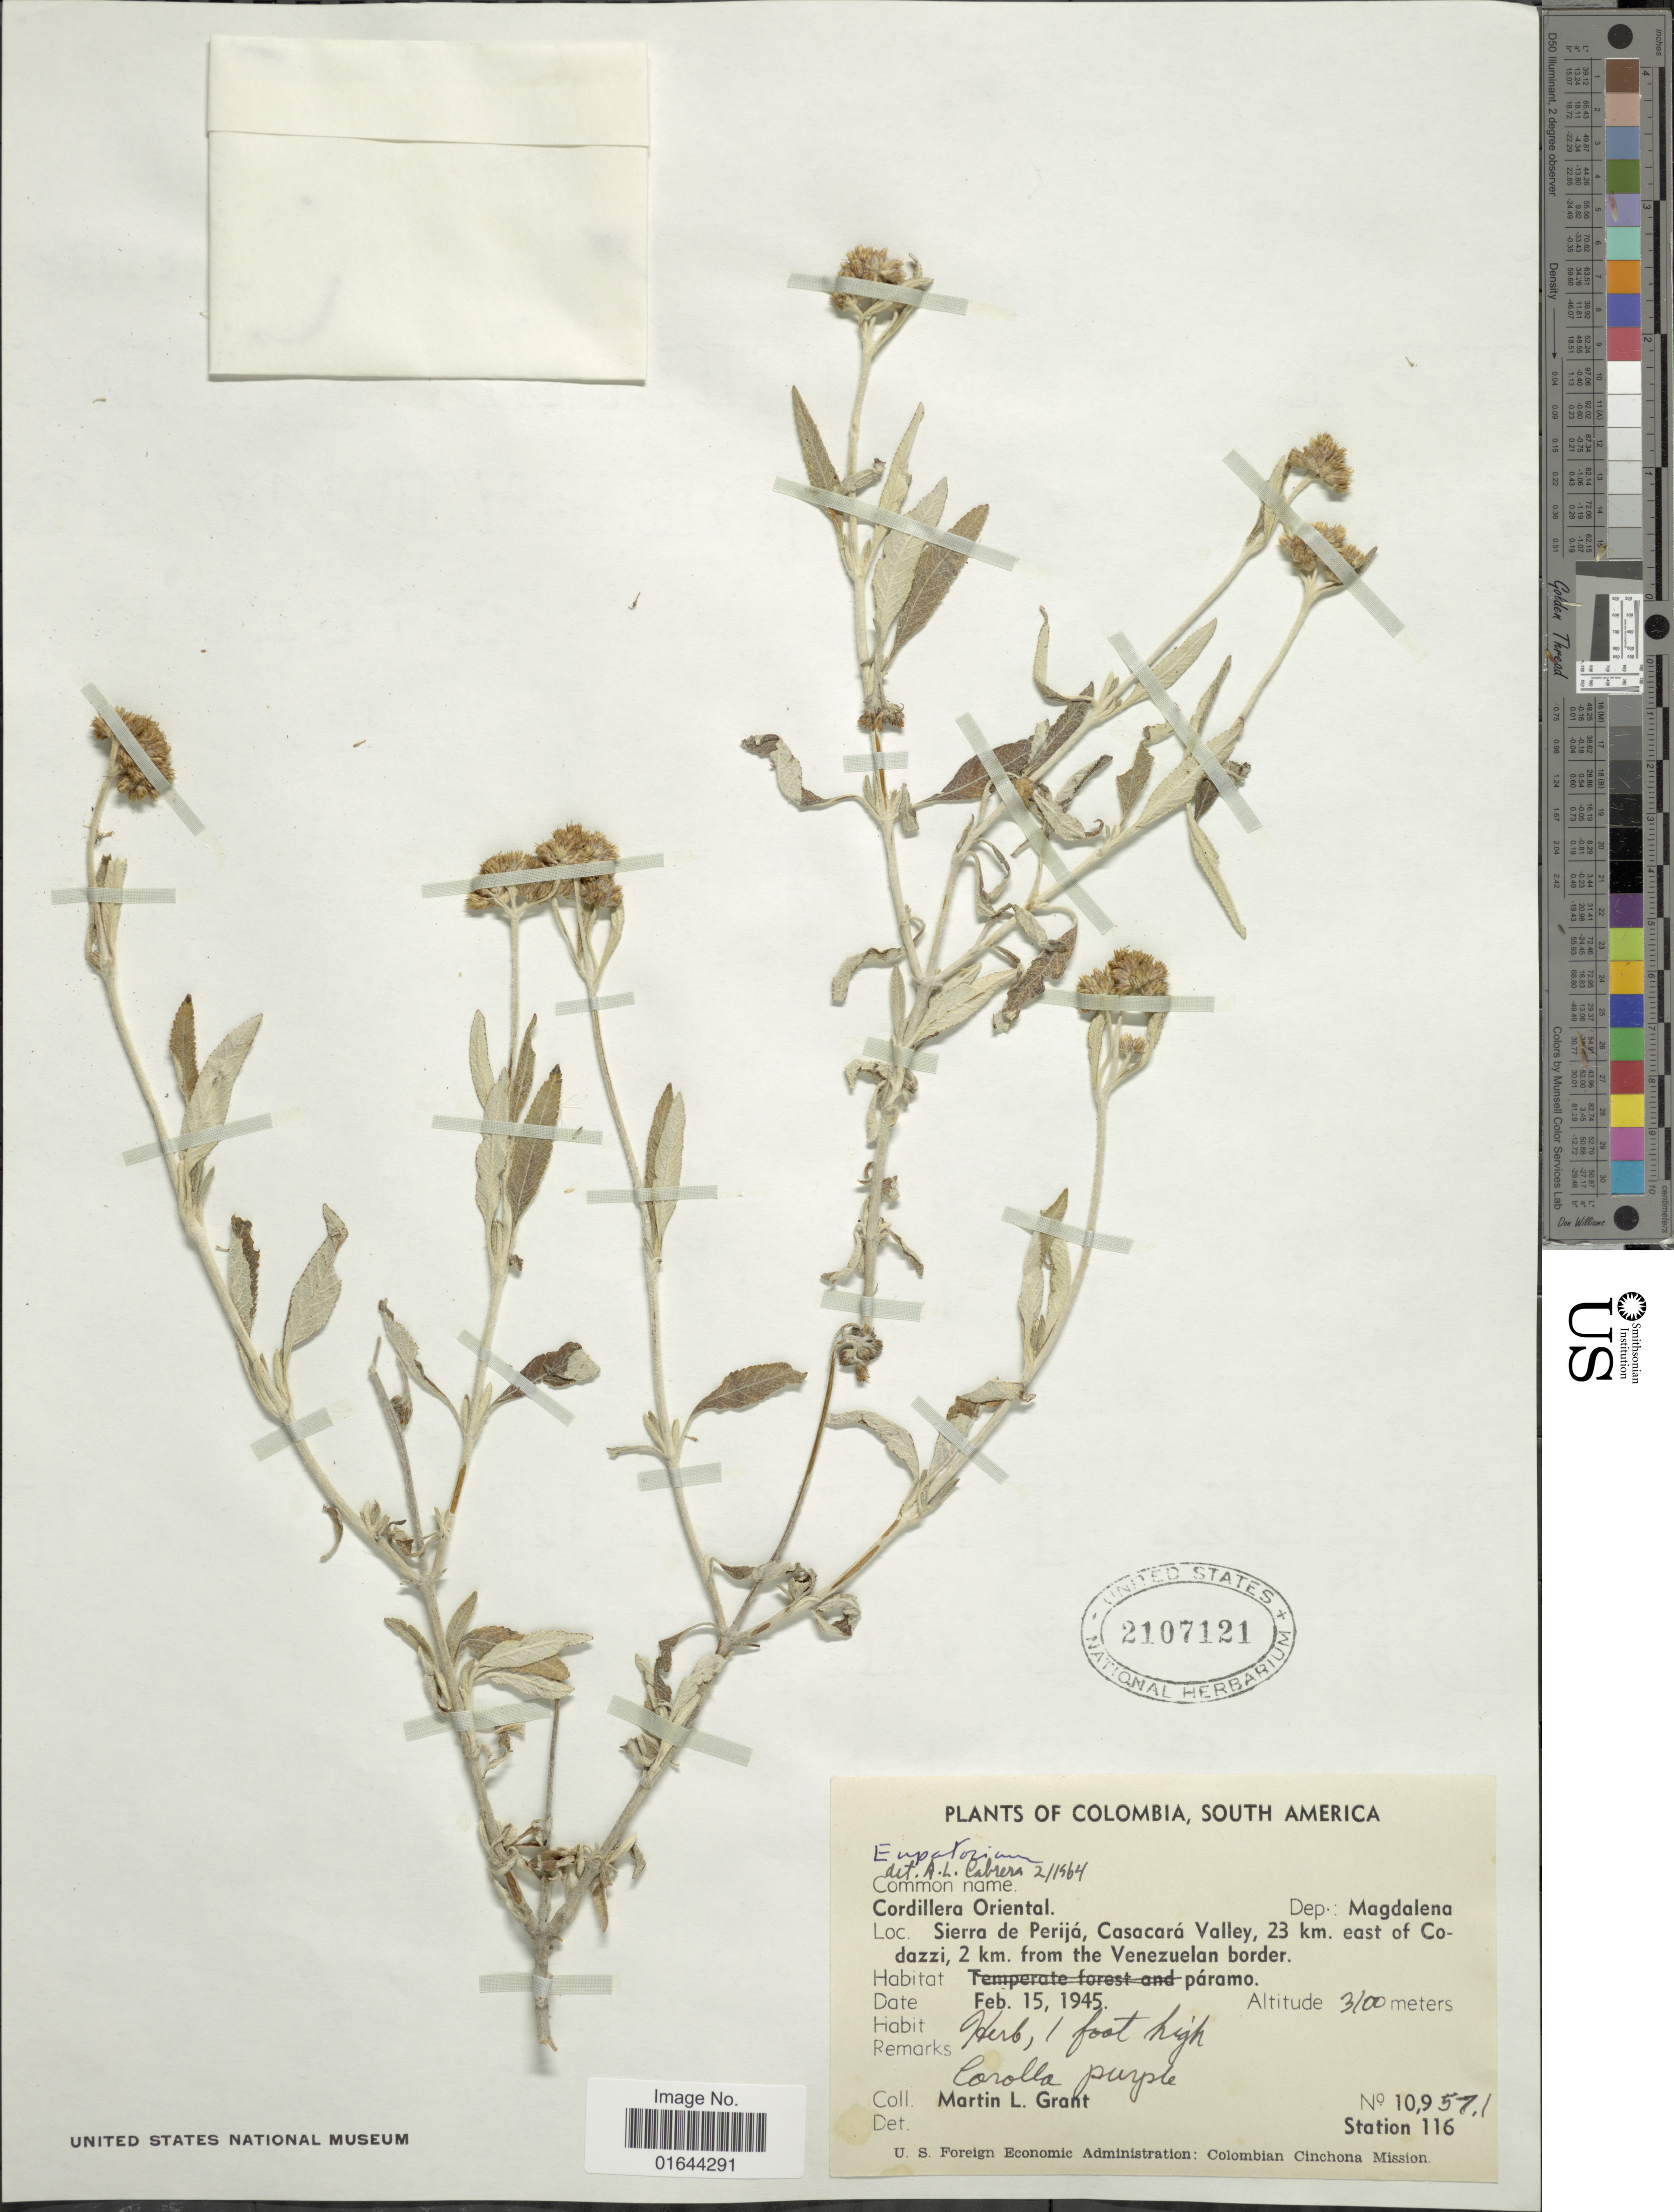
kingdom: Plantae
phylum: Tracheophyta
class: Magnoliopsida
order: Asterales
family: Asteraceae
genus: Lourteigia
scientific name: Lourteigia stoechadifolia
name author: (L. f.) R.M. King & H. Rob.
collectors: M. L. Grant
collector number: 109571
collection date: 1945-02-15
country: Colombia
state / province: Magdalena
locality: Colombia, South America, Cordillera Oriental , Dep. Magdalena. Sierra de Peija, Casacara Valley, 23 km. east of Codazzi, 2 km. from the Venezuelan border. Station 116.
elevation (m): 3100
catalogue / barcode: US 2107121